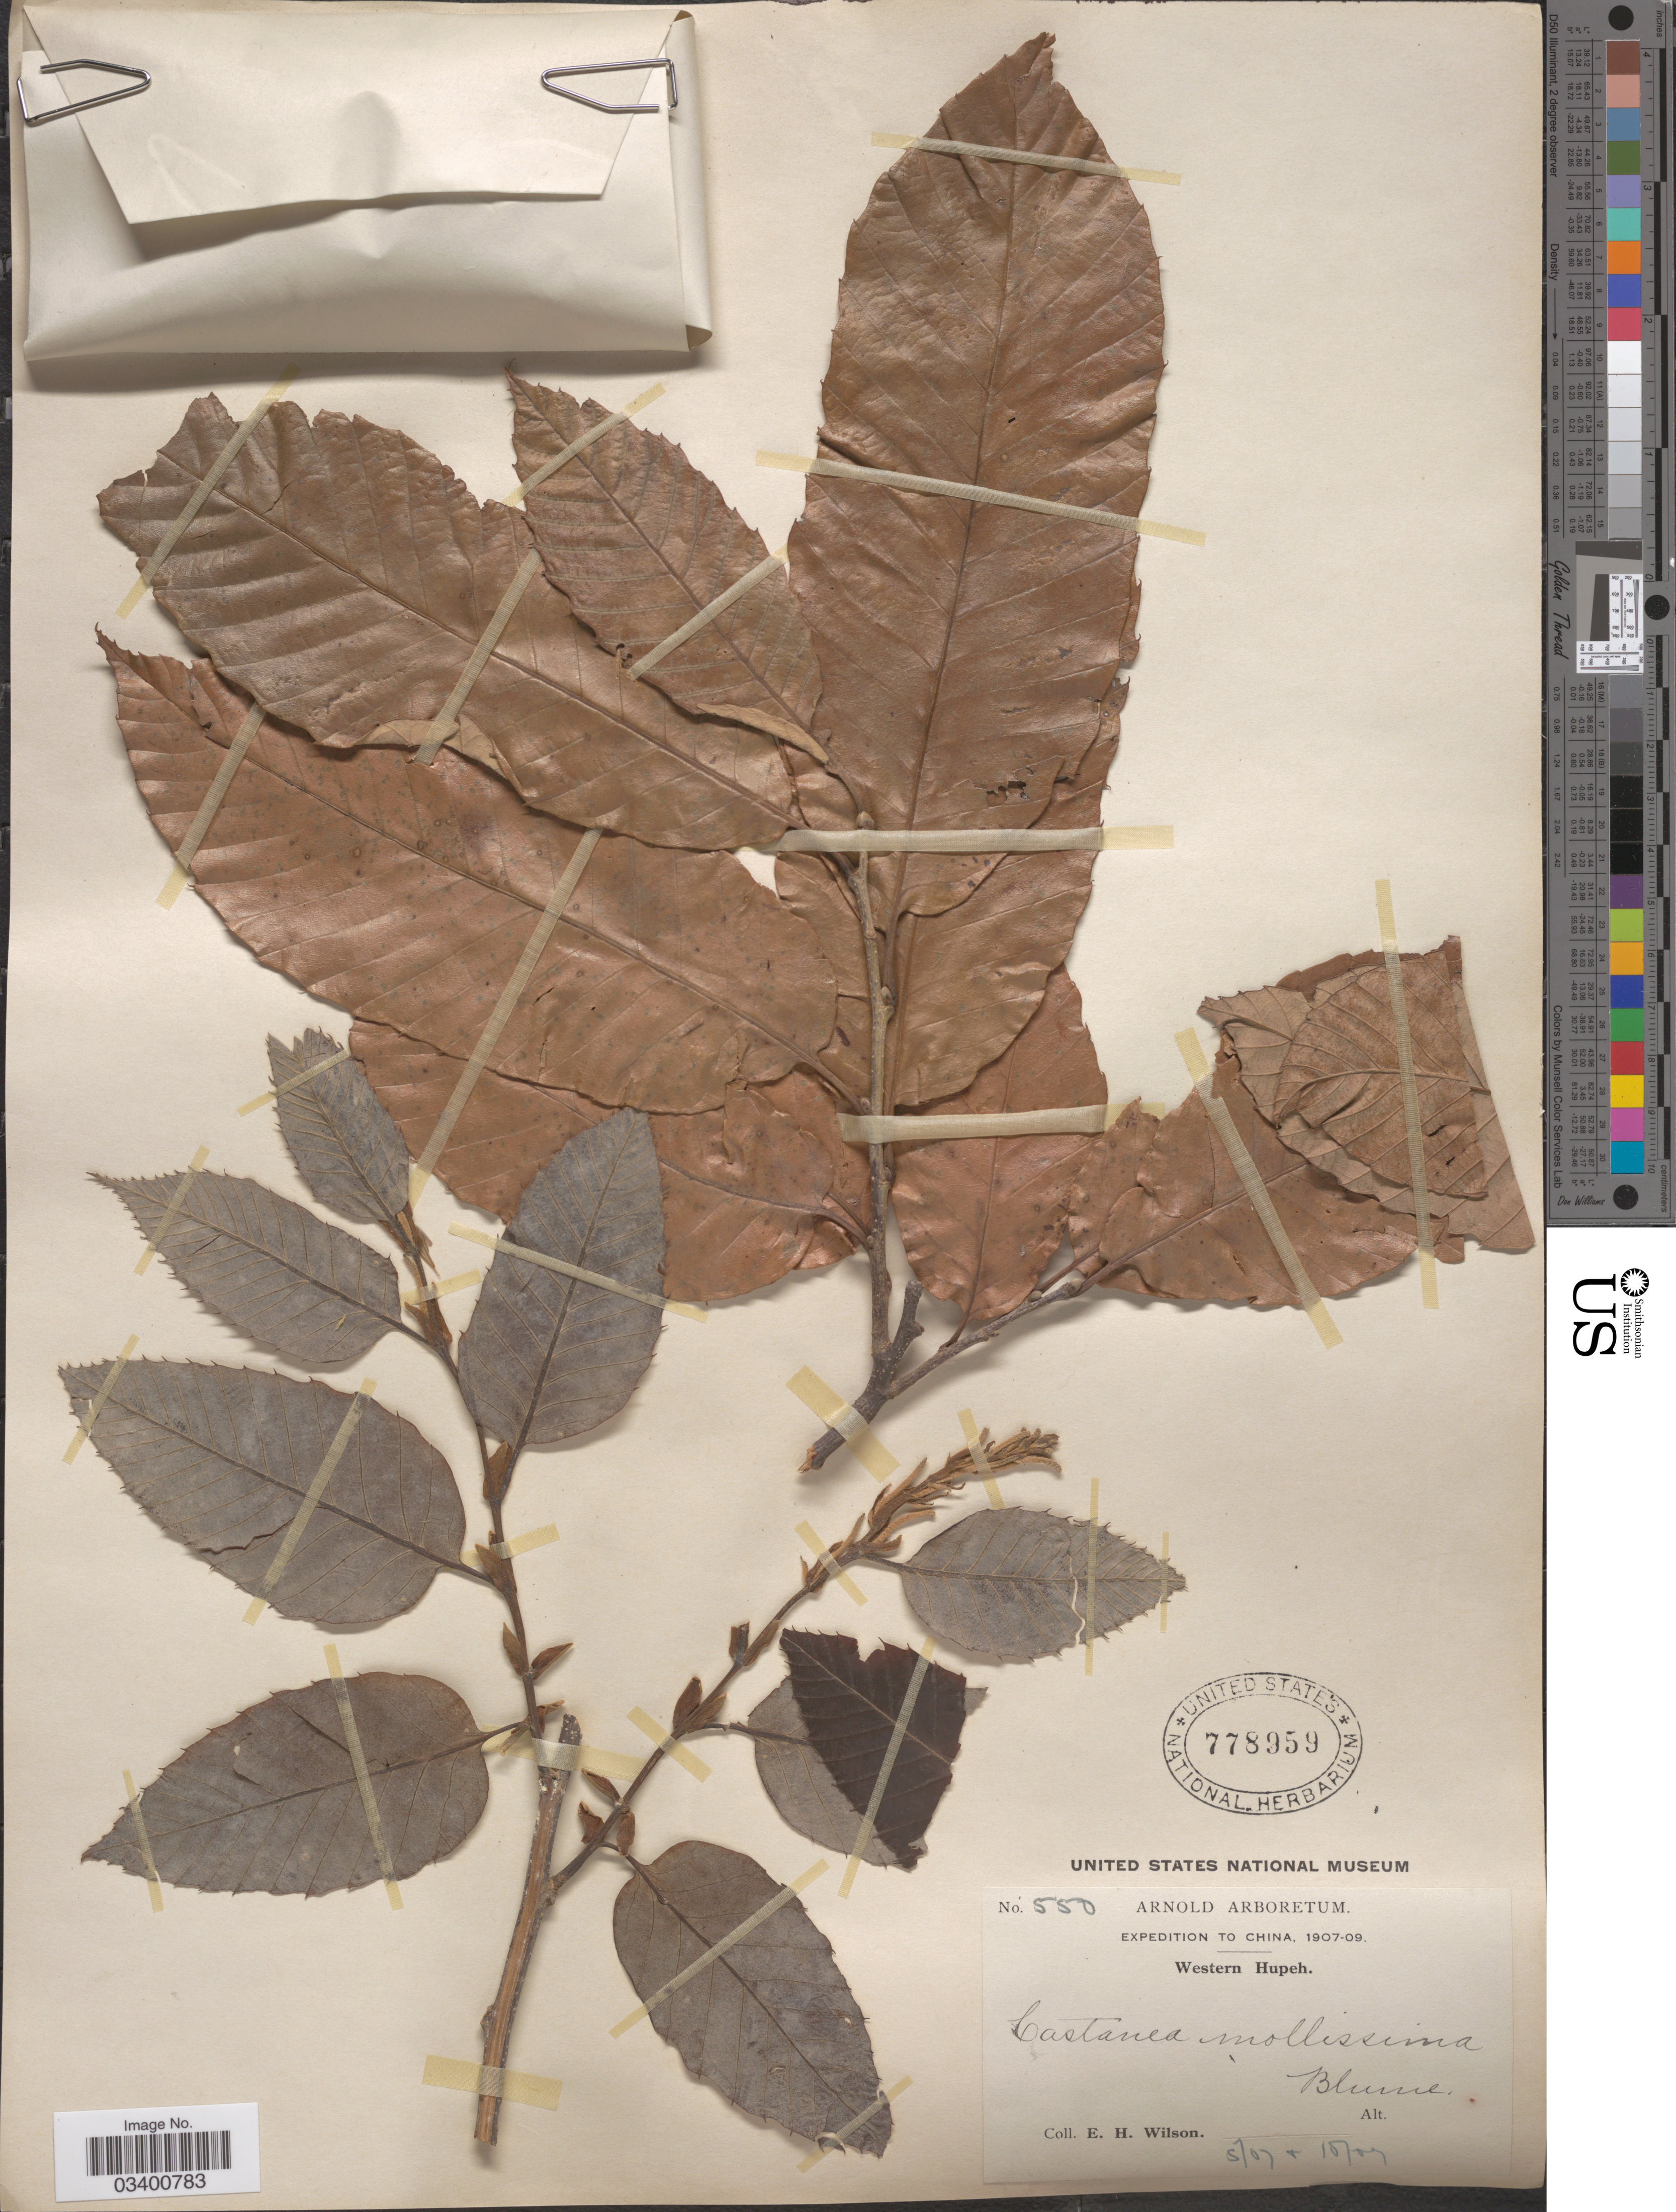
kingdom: Plantae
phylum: Tracheophyta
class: Magnoliopsida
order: Fagales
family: Fagaceae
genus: Castanea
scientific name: Castanea mollissima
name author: Blume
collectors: E. Wilson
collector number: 550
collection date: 1907-05/1907-10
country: China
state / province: Hubei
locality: Western Hupeh.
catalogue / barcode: US 778959